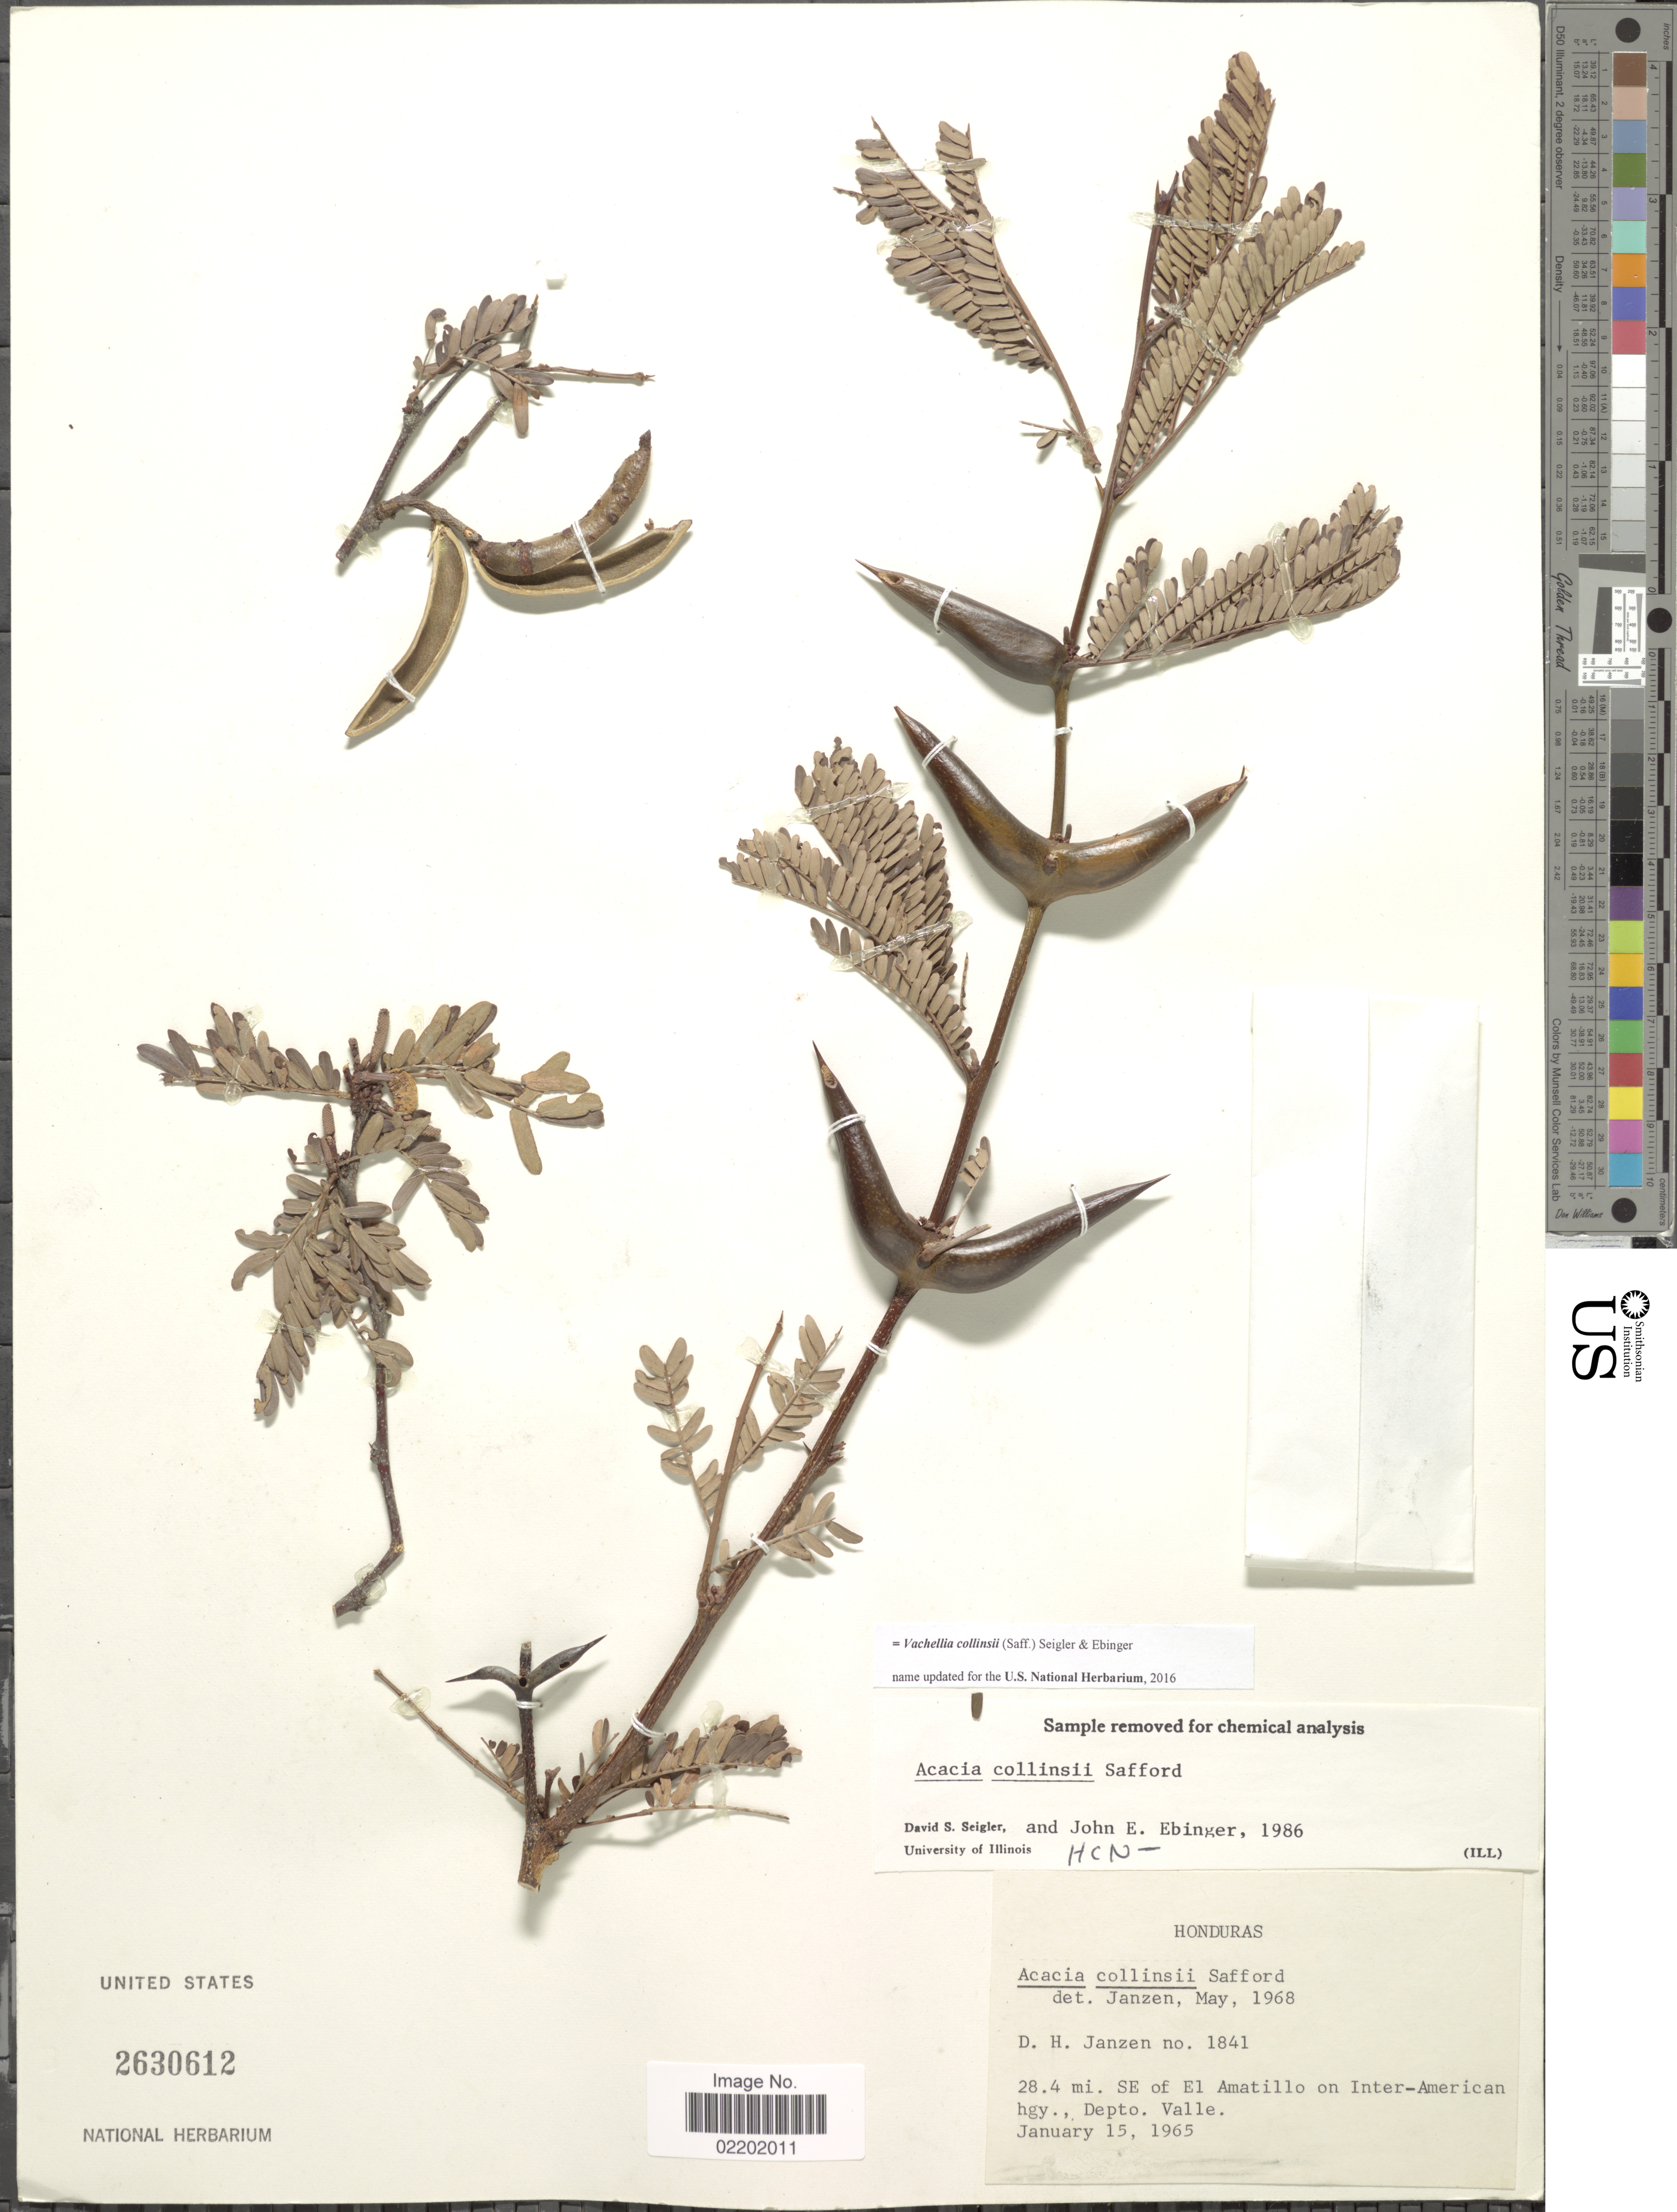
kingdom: Plantae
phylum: Tracheophyta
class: Magnoliopsida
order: Fabales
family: Fabaceae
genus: Vachellia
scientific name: Vachellia collinsii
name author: (Saff.) Seigler & Ebinger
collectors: D. Janzen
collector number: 1841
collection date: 1965-01-15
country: Honduras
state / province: Valle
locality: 28.4 mi SE of El Amatillo on Inter-American hgy.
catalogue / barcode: US 2630612